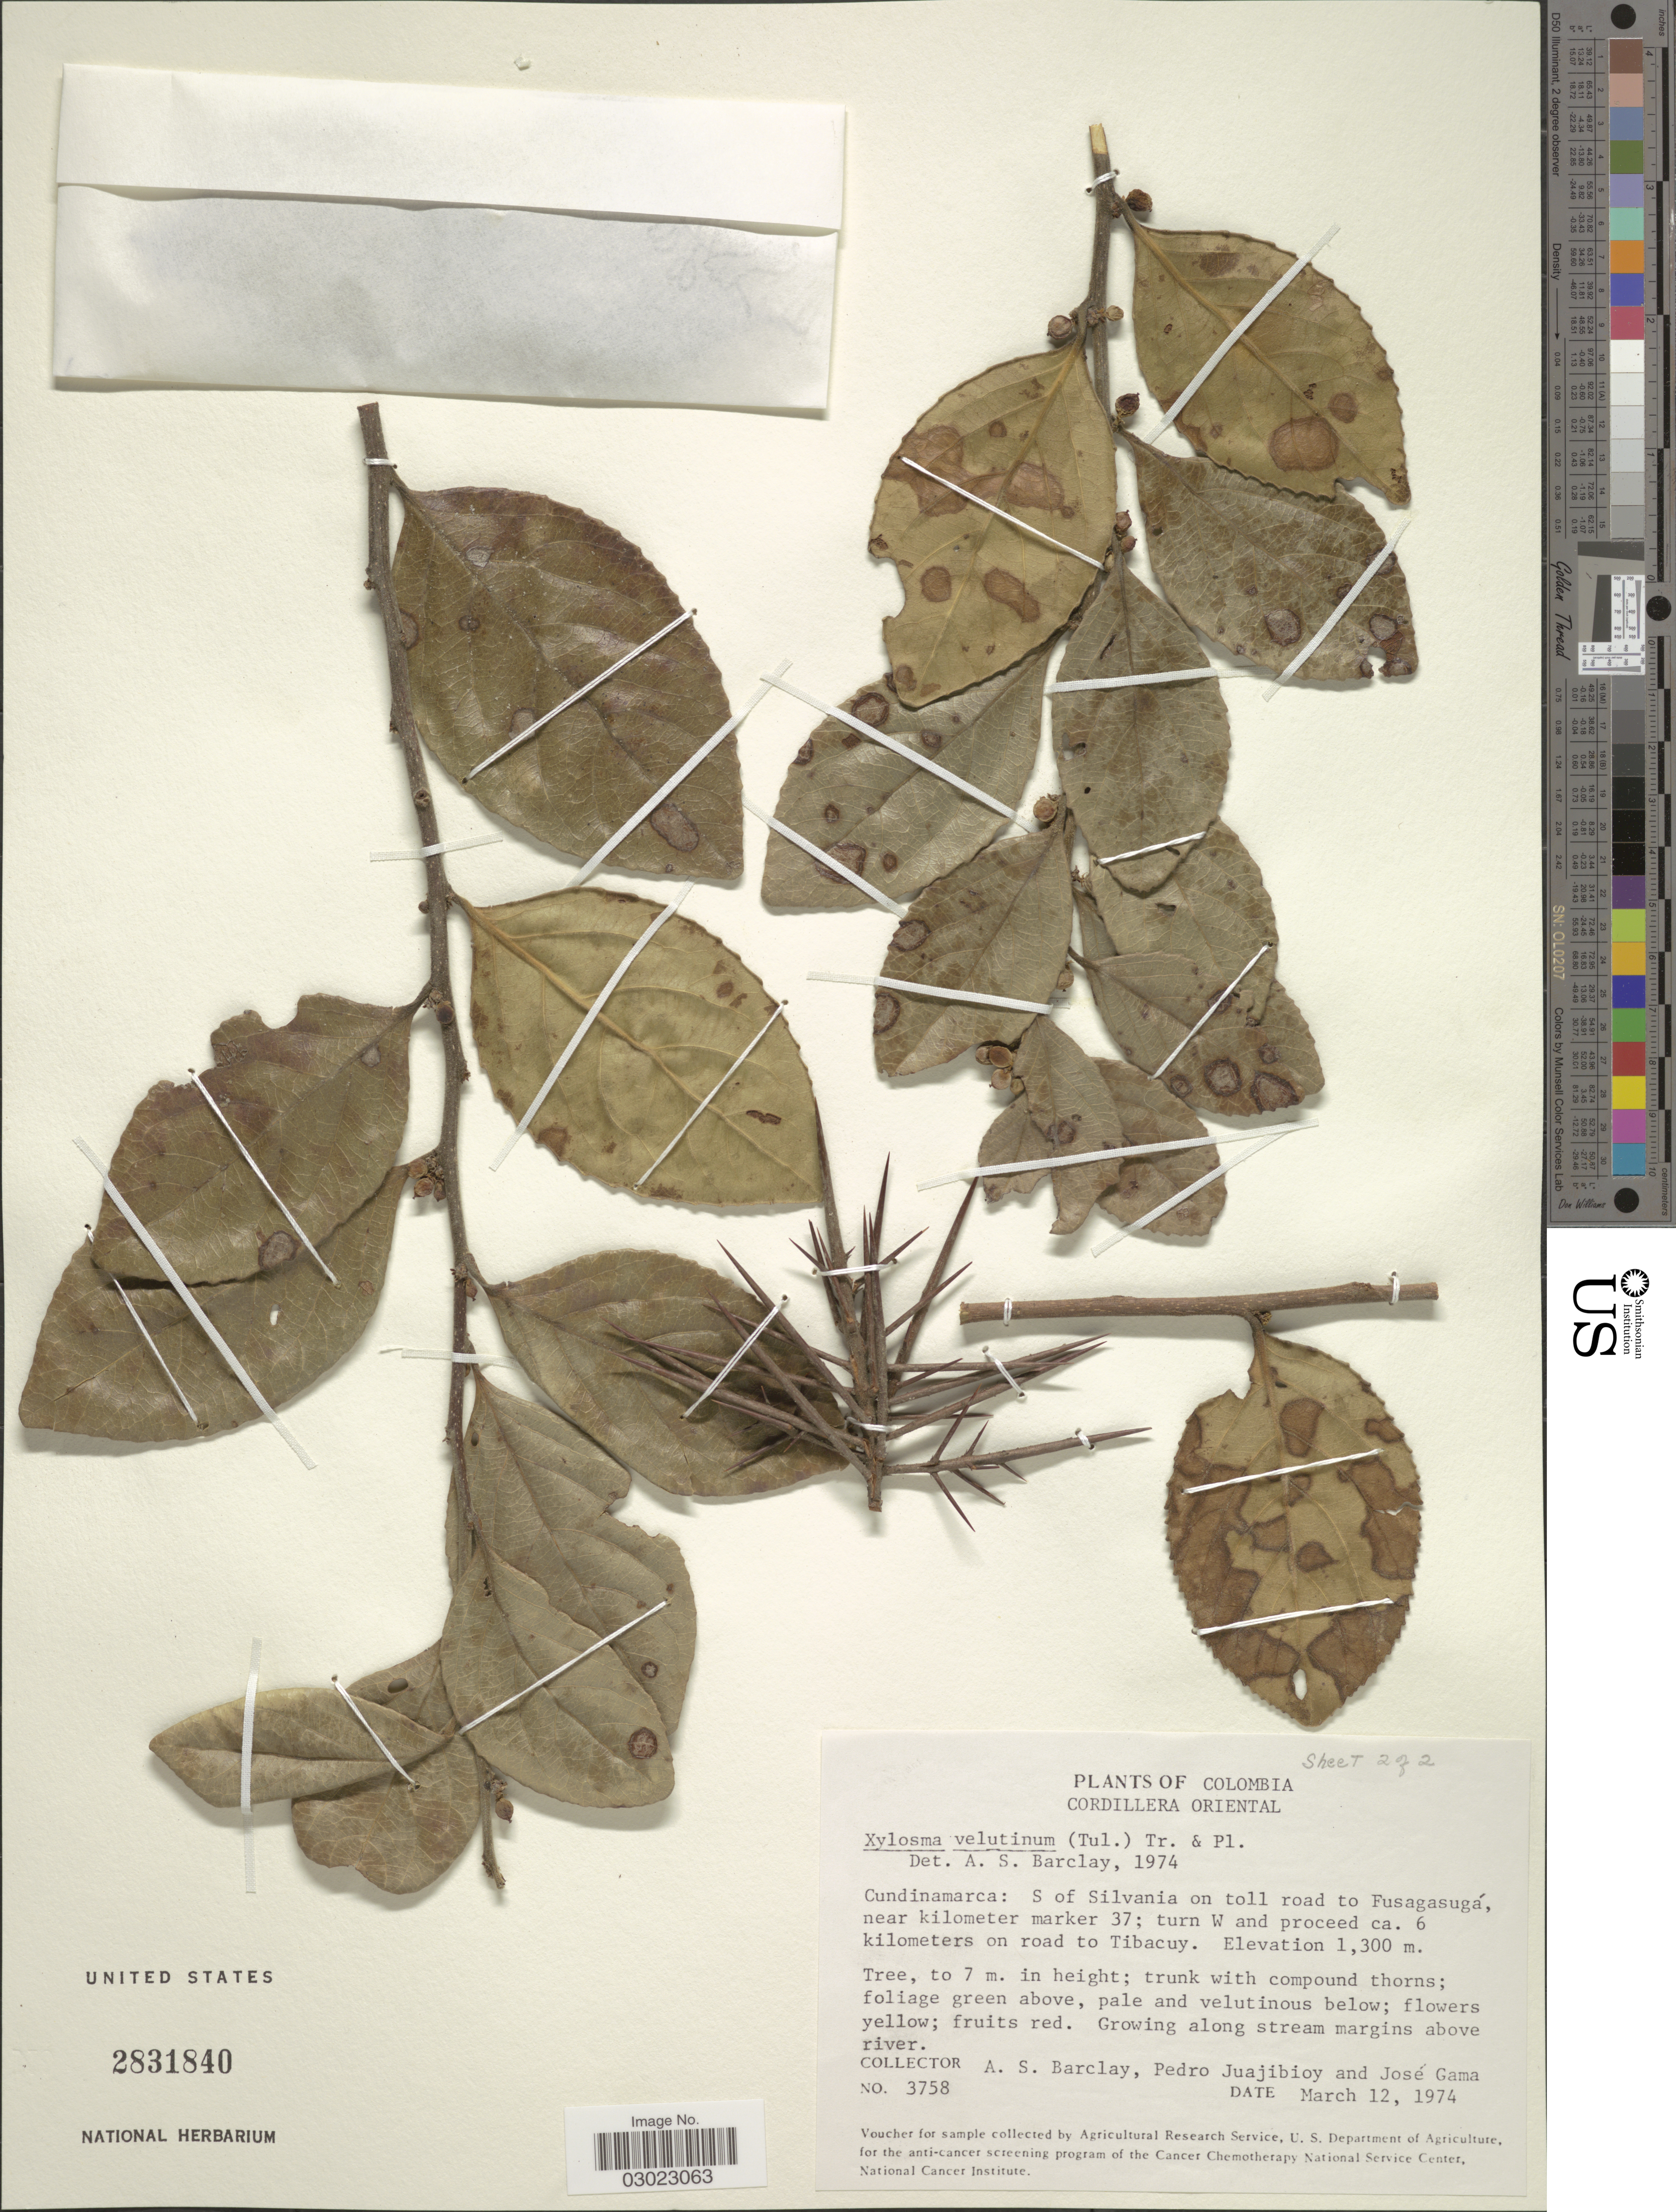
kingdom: Plantae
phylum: Tracheophyta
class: Magnoliopsida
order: Malpighiales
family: Salicaceae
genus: Xylosma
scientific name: Xylosma velutina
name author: (Tul.) Triana & Planch.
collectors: A. S. Barclay, P. Juajibioy & J. Gama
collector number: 3758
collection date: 1974-03-12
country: Colombia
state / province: Cundinamarca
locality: Cordillera Oriental. S of Silvania on toll road to Fusagasugá, near kilometer marker 37; turn W and proceed ca. 6 kilometers on road to Tibacuy. Along stream margins above river.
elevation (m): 1300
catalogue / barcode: US 2831840